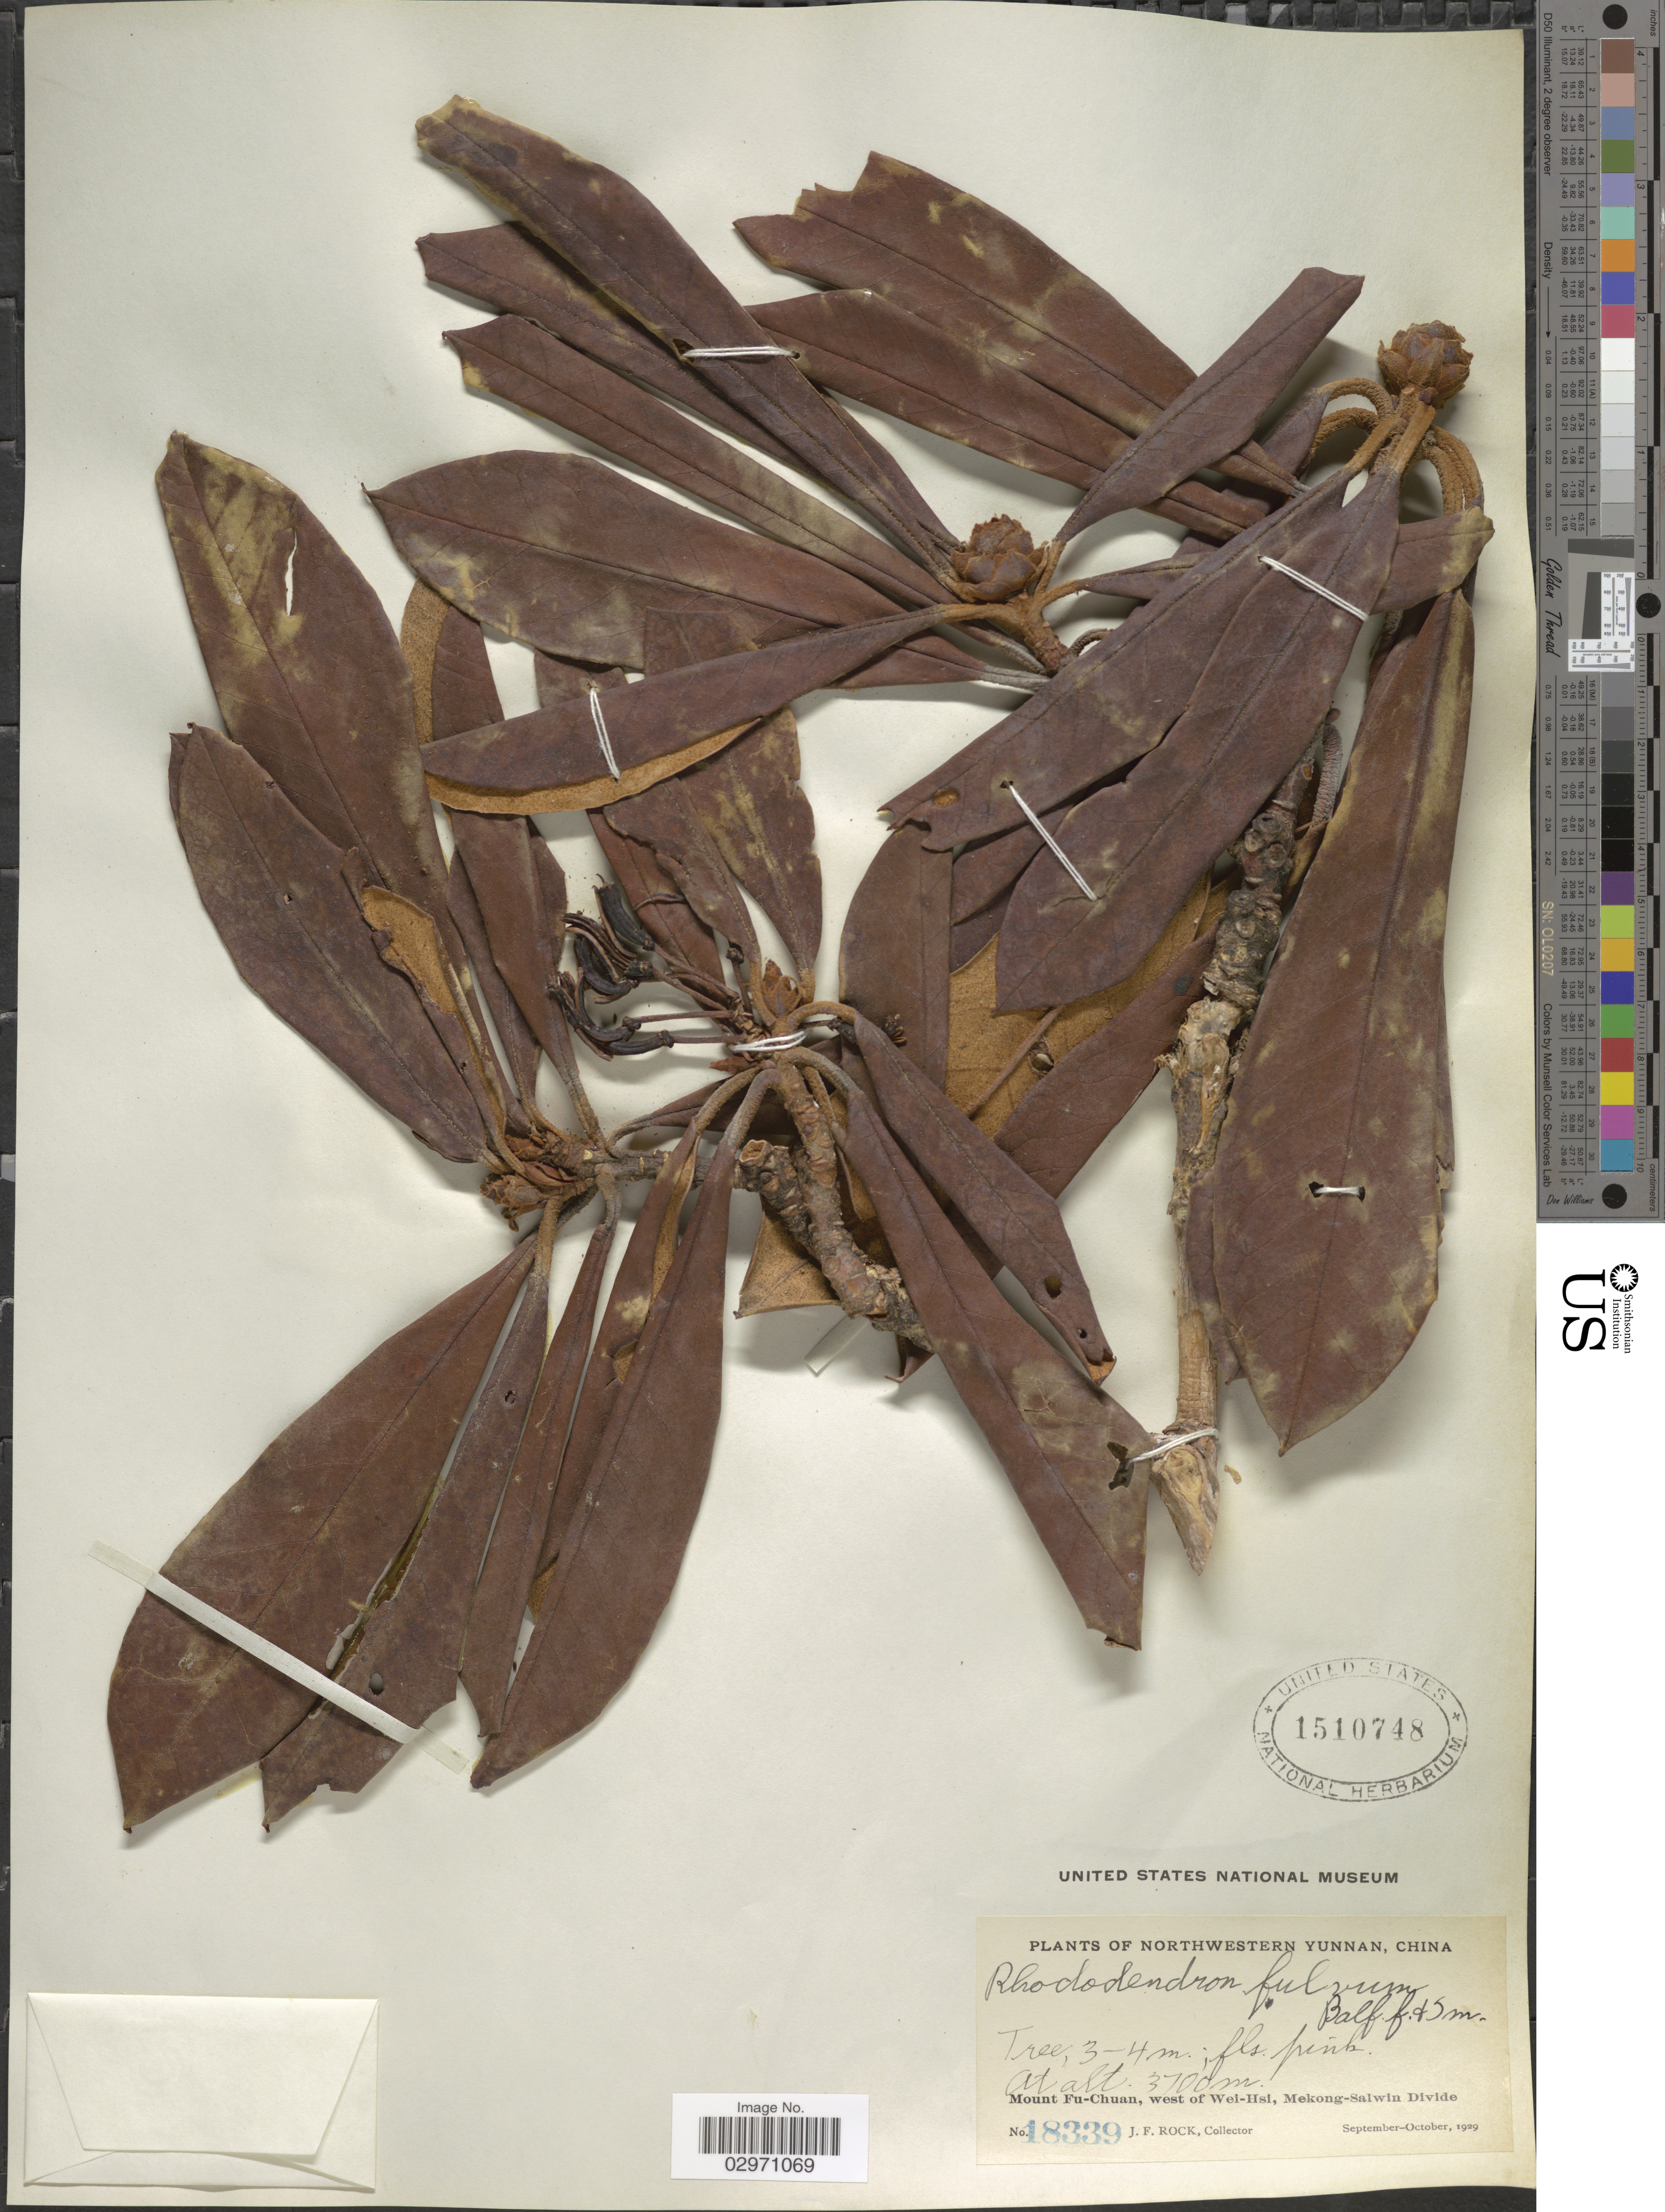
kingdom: Plantae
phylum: Tracheophyta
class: Magnoliopsida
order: Ericales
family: Ericaceae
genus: Rhododendron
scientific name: Rhododendron fulvum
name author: Balf. f. & W.W. Sm.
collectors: J. Rock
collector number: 18339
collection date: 1929-09/1929-10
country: China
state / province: Yunnan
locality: Northwestern Yunnan. Mount Fu-Chuan, west of Wei-Hsi, Mekong-Salwin Divide.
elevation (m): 3700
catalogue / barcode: US 1510748